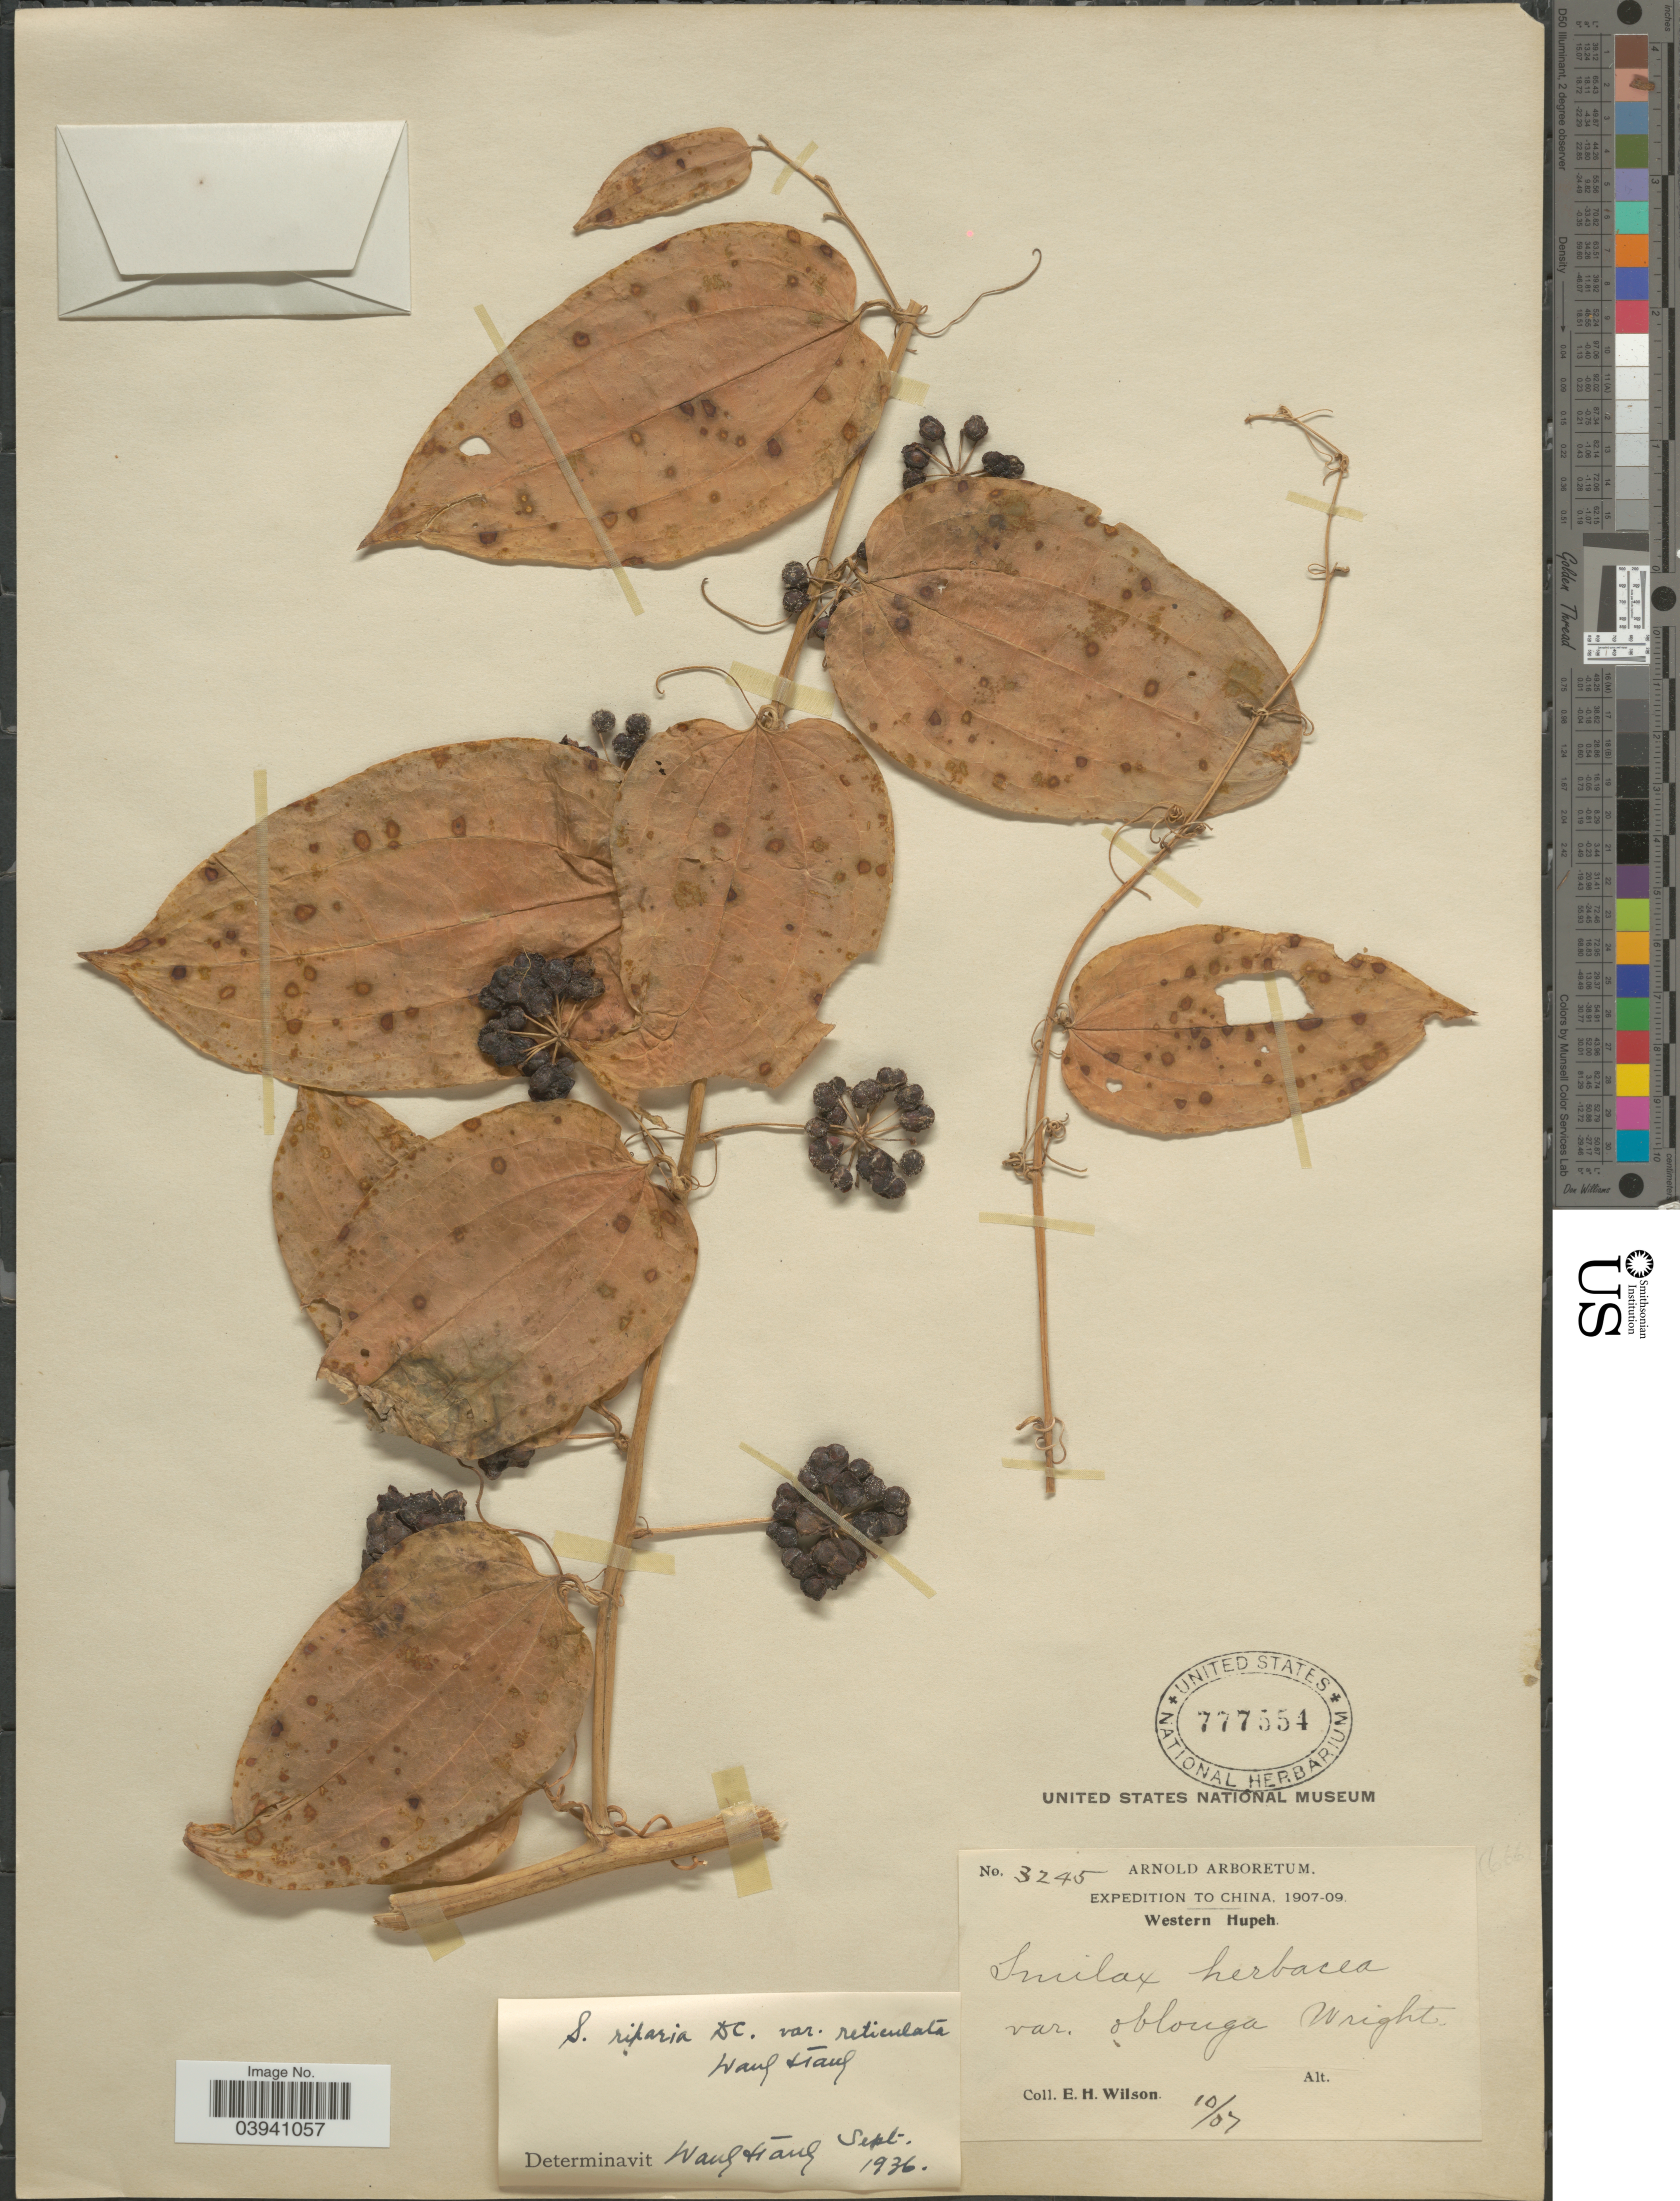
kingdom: Plantae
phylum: Tracheophyta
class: Liliopsida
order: Liliales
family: Smilacaceae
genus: Smilax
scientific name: Smilax riparia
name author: A. DC.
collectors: E. Wilson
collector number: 3245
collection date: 1907-10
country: China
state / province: Hubei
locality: Western Hupeh.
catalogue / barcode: US 777554